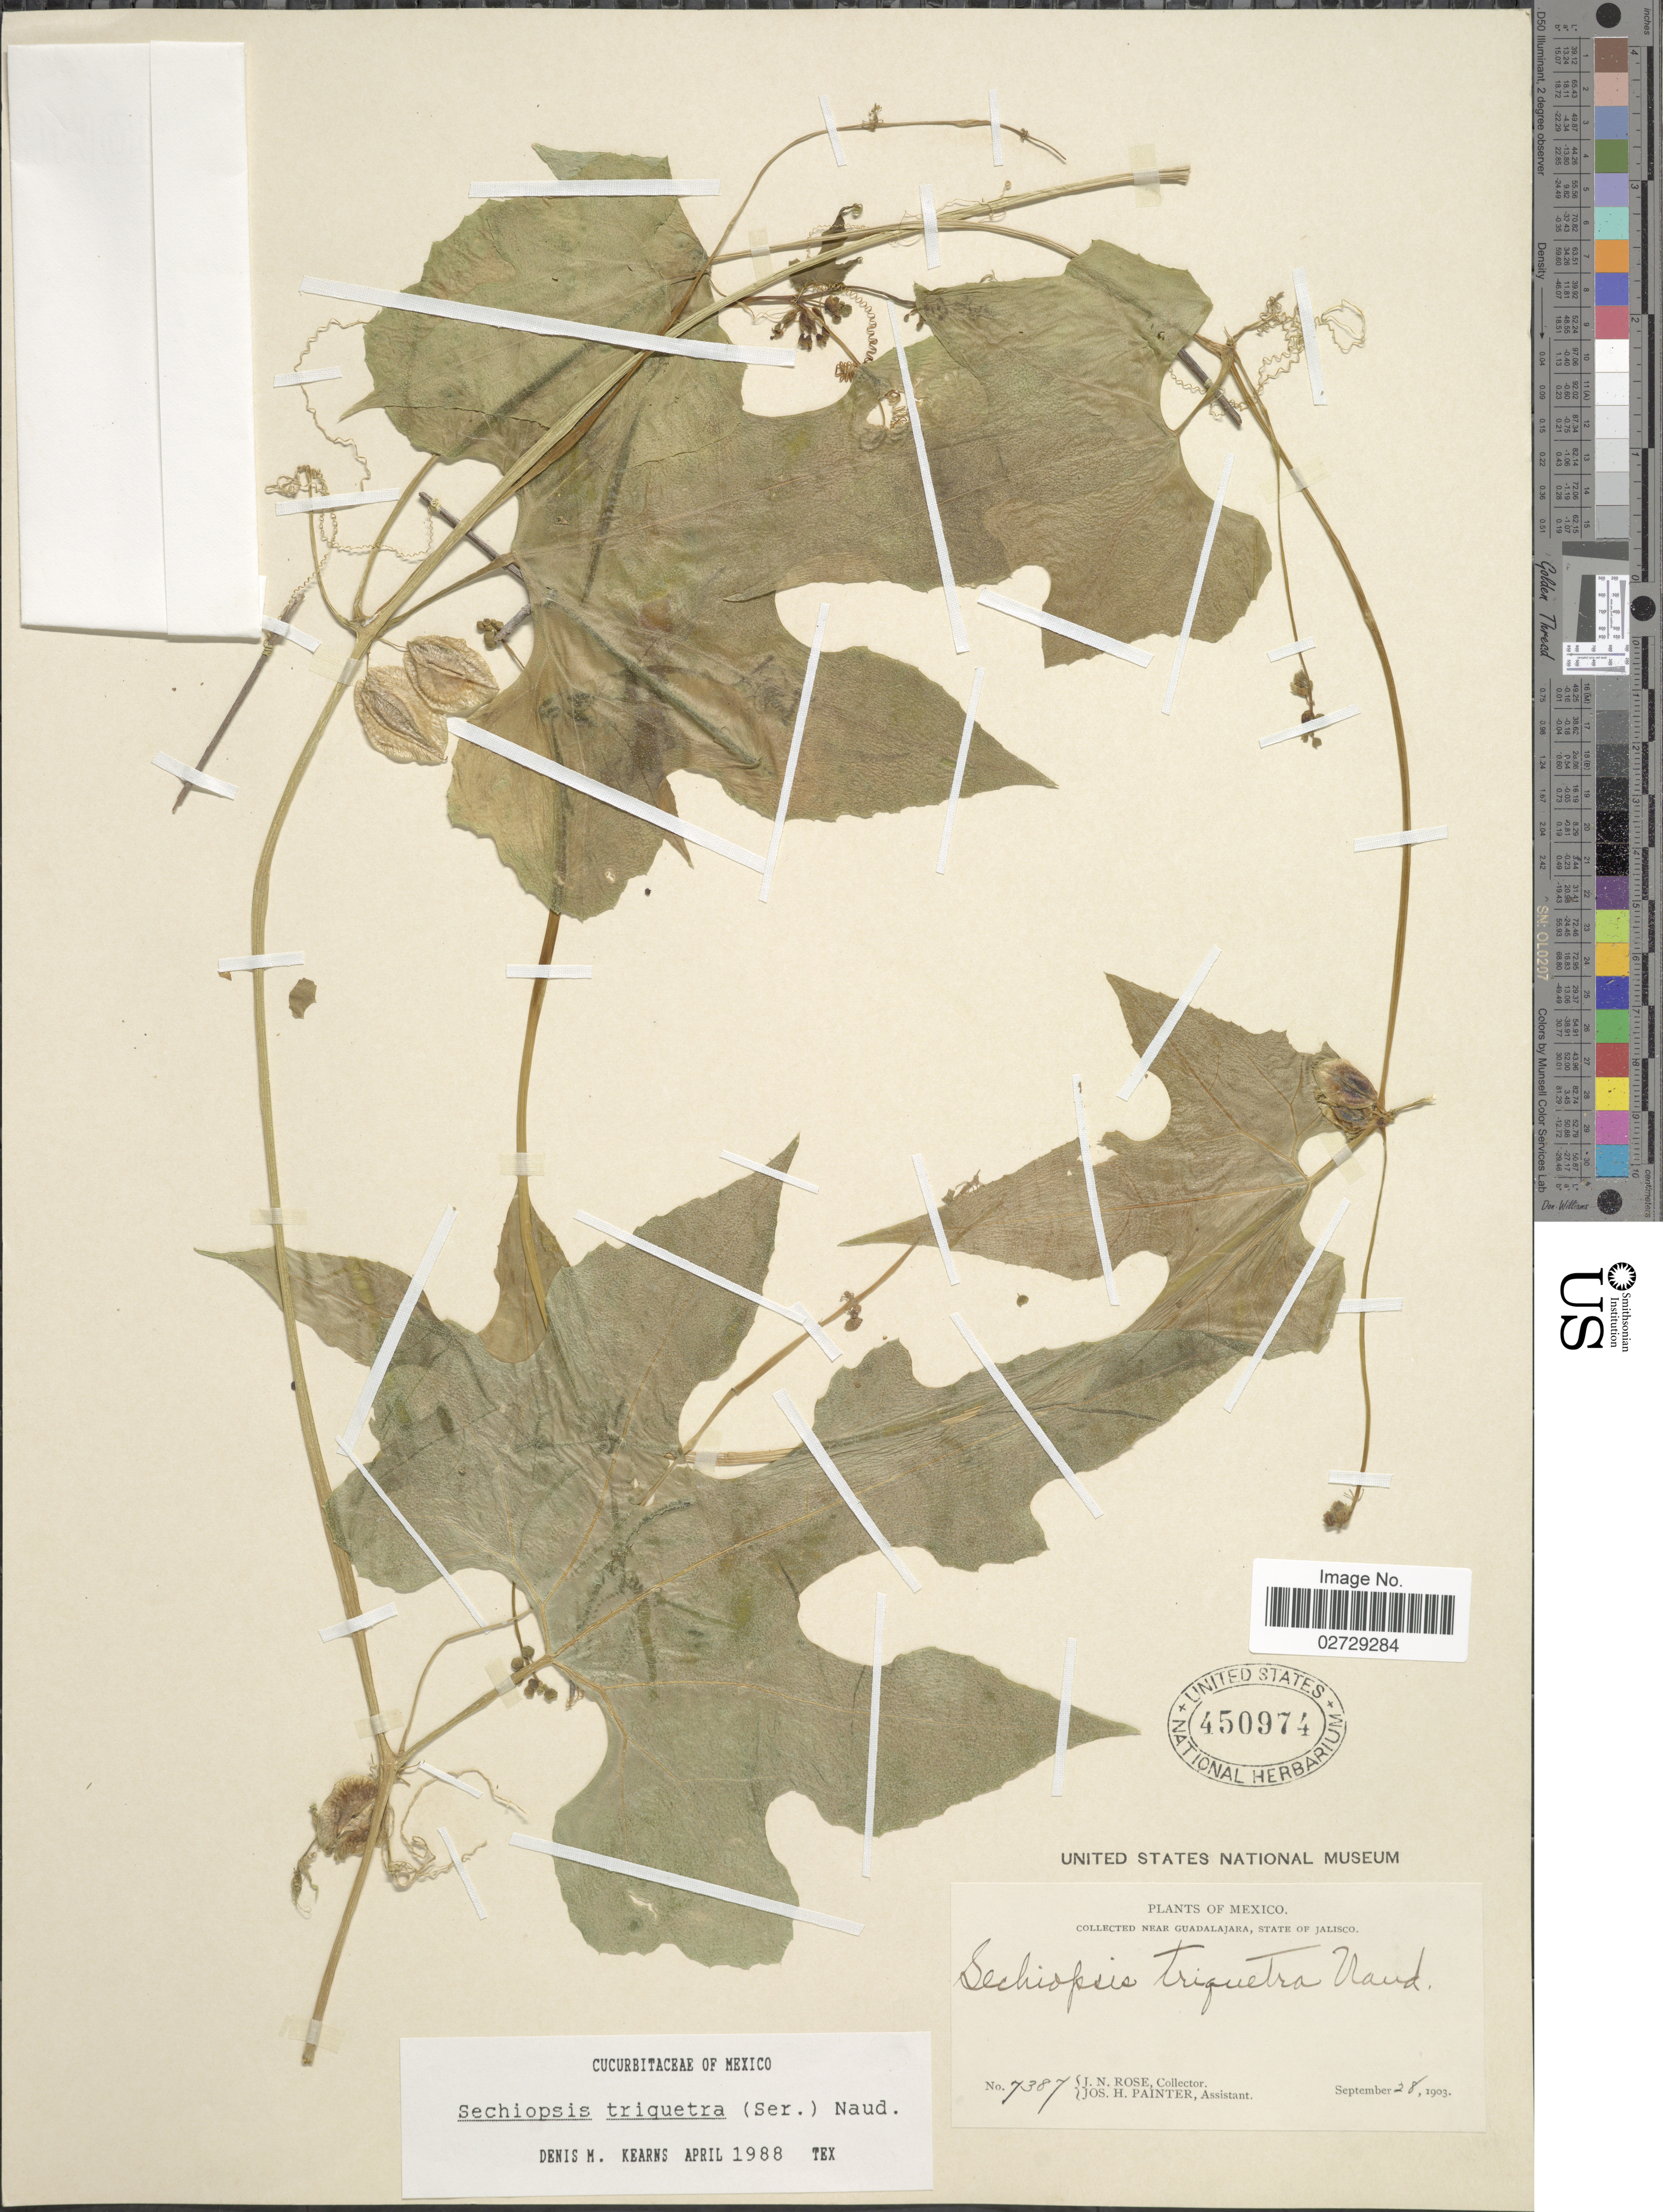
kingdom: Plantae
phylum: Tracheophyta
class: Magnoliopsida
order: Cucurbitales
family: Cucurbitaceae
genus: Sechiopsis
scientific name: Sechiopsis triquetra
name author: (Moc. & Sessé ex Ser.) Naudin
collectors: J. N. Rose & J. H. Painter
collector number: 7387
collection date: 1903-09-28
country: Mexico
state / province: Jalisco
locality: Near Guadalajara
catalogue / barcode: US 450974